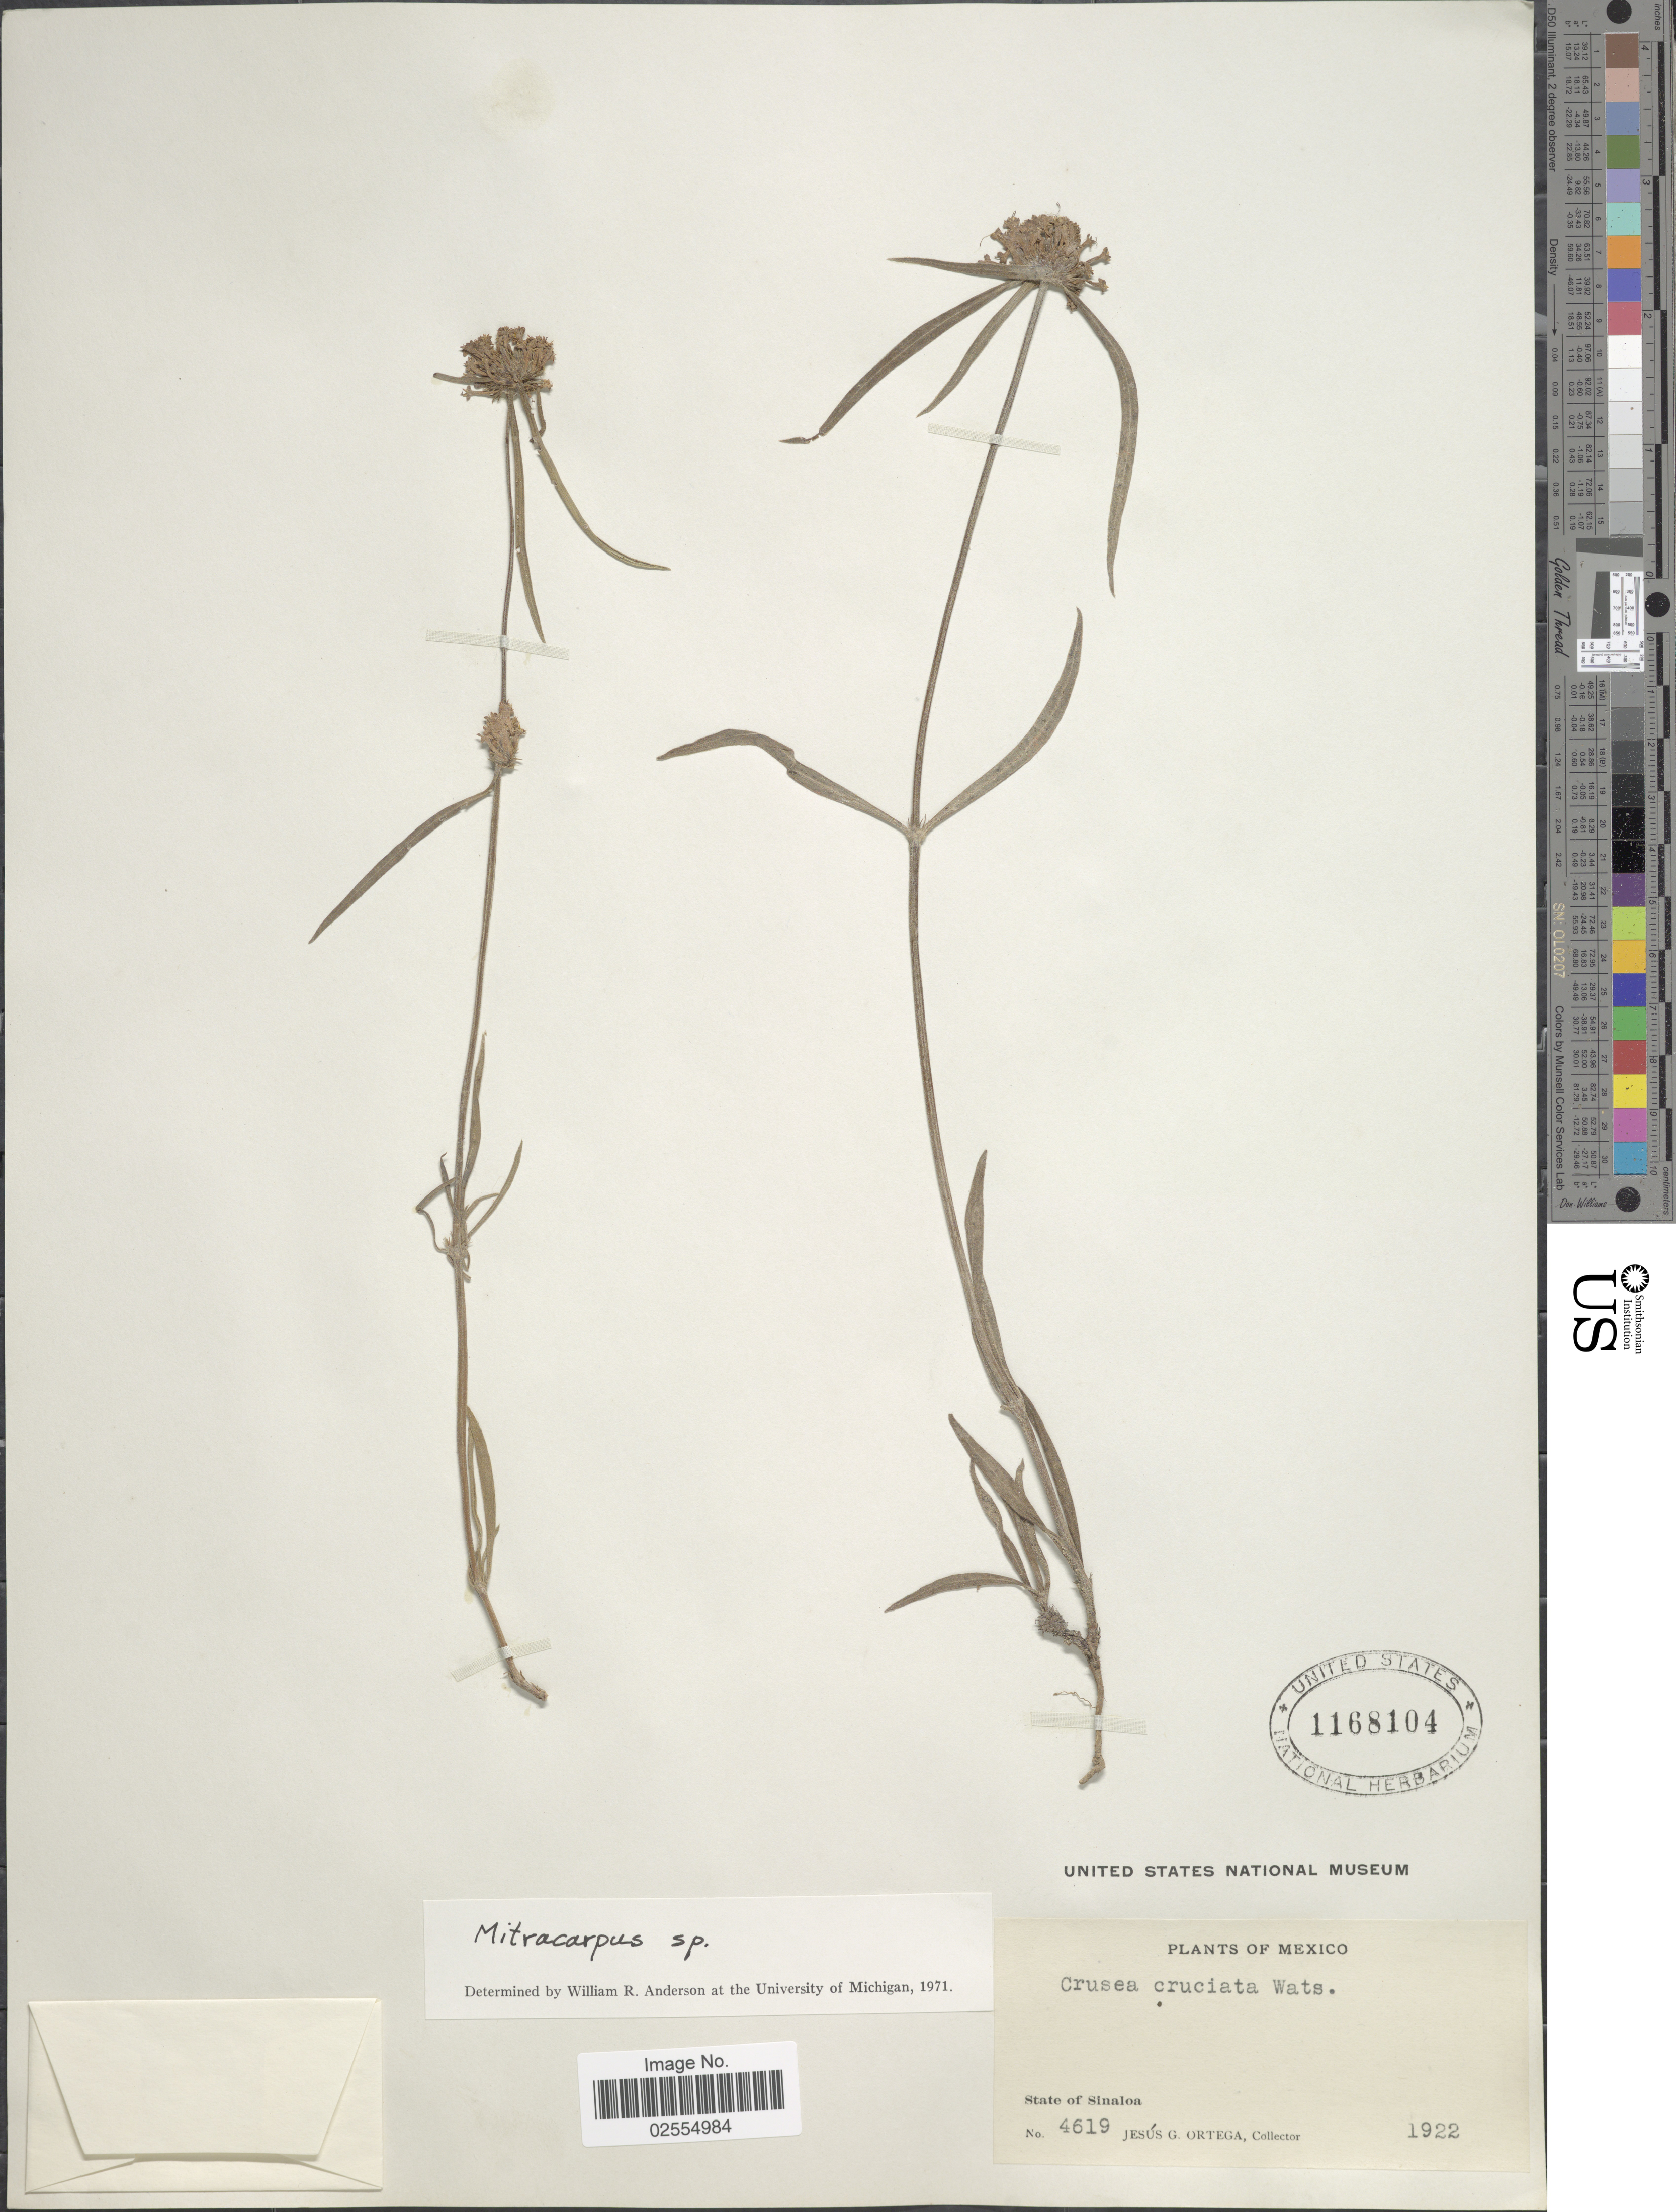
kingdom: Plantae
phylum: Tracheophyta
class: Magnoliopsida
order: Gentianales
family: Rubiaceae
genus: Mitracarpus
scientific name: Mitracarpus sp.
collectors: J. Ortega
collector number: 4619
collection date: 1922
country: Mexico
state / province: Sinaloa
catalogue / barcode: US 1168104